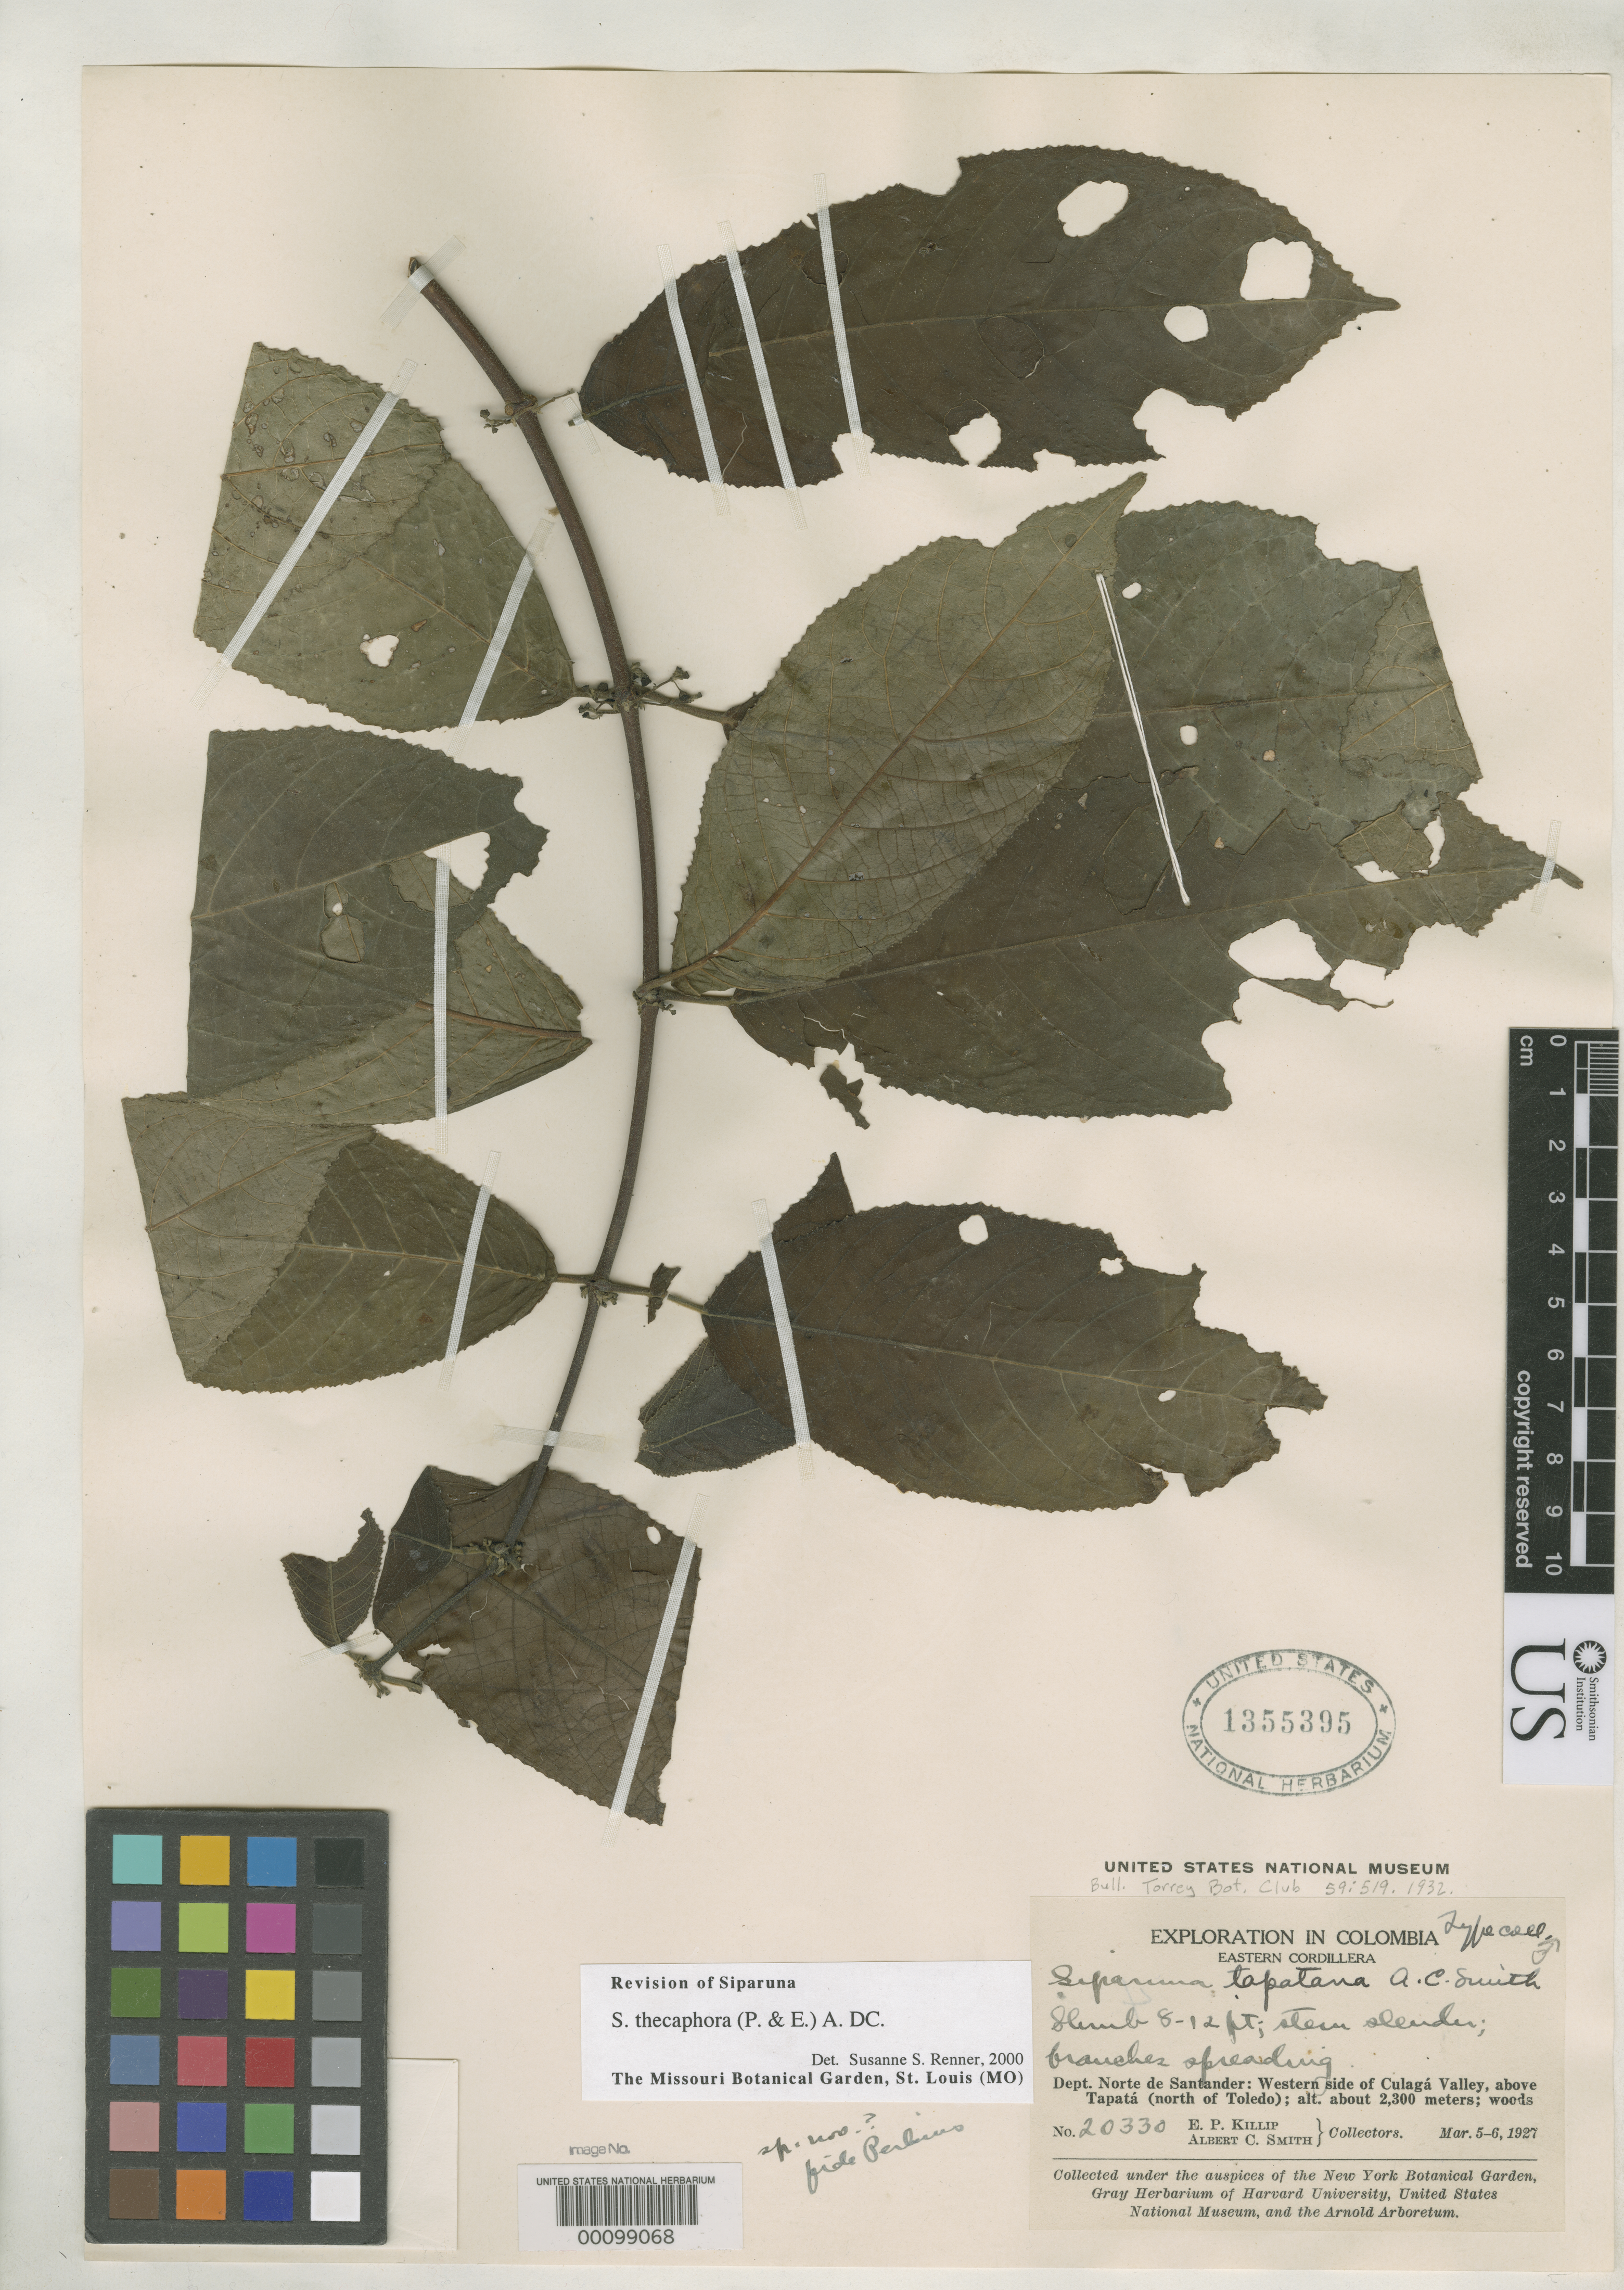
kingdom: Plantae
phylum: Tracheophyta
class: Magnoliopsida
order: Laurales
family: Siparunaceae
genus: Siparuna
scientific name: Siparuna tapatana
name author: A.C. Sm.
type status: Isotype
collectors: E. P. Killip & A. C. Smith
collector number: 20330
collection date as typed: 05 Mar 1927 to 06 Mar 1927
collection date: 1927-03-05/1927-03-06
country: Colombia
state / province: Norte de Santander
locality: Western Culuga Valley above Tapata, N of Toledo.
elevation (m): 2300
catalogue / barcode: US 1355395